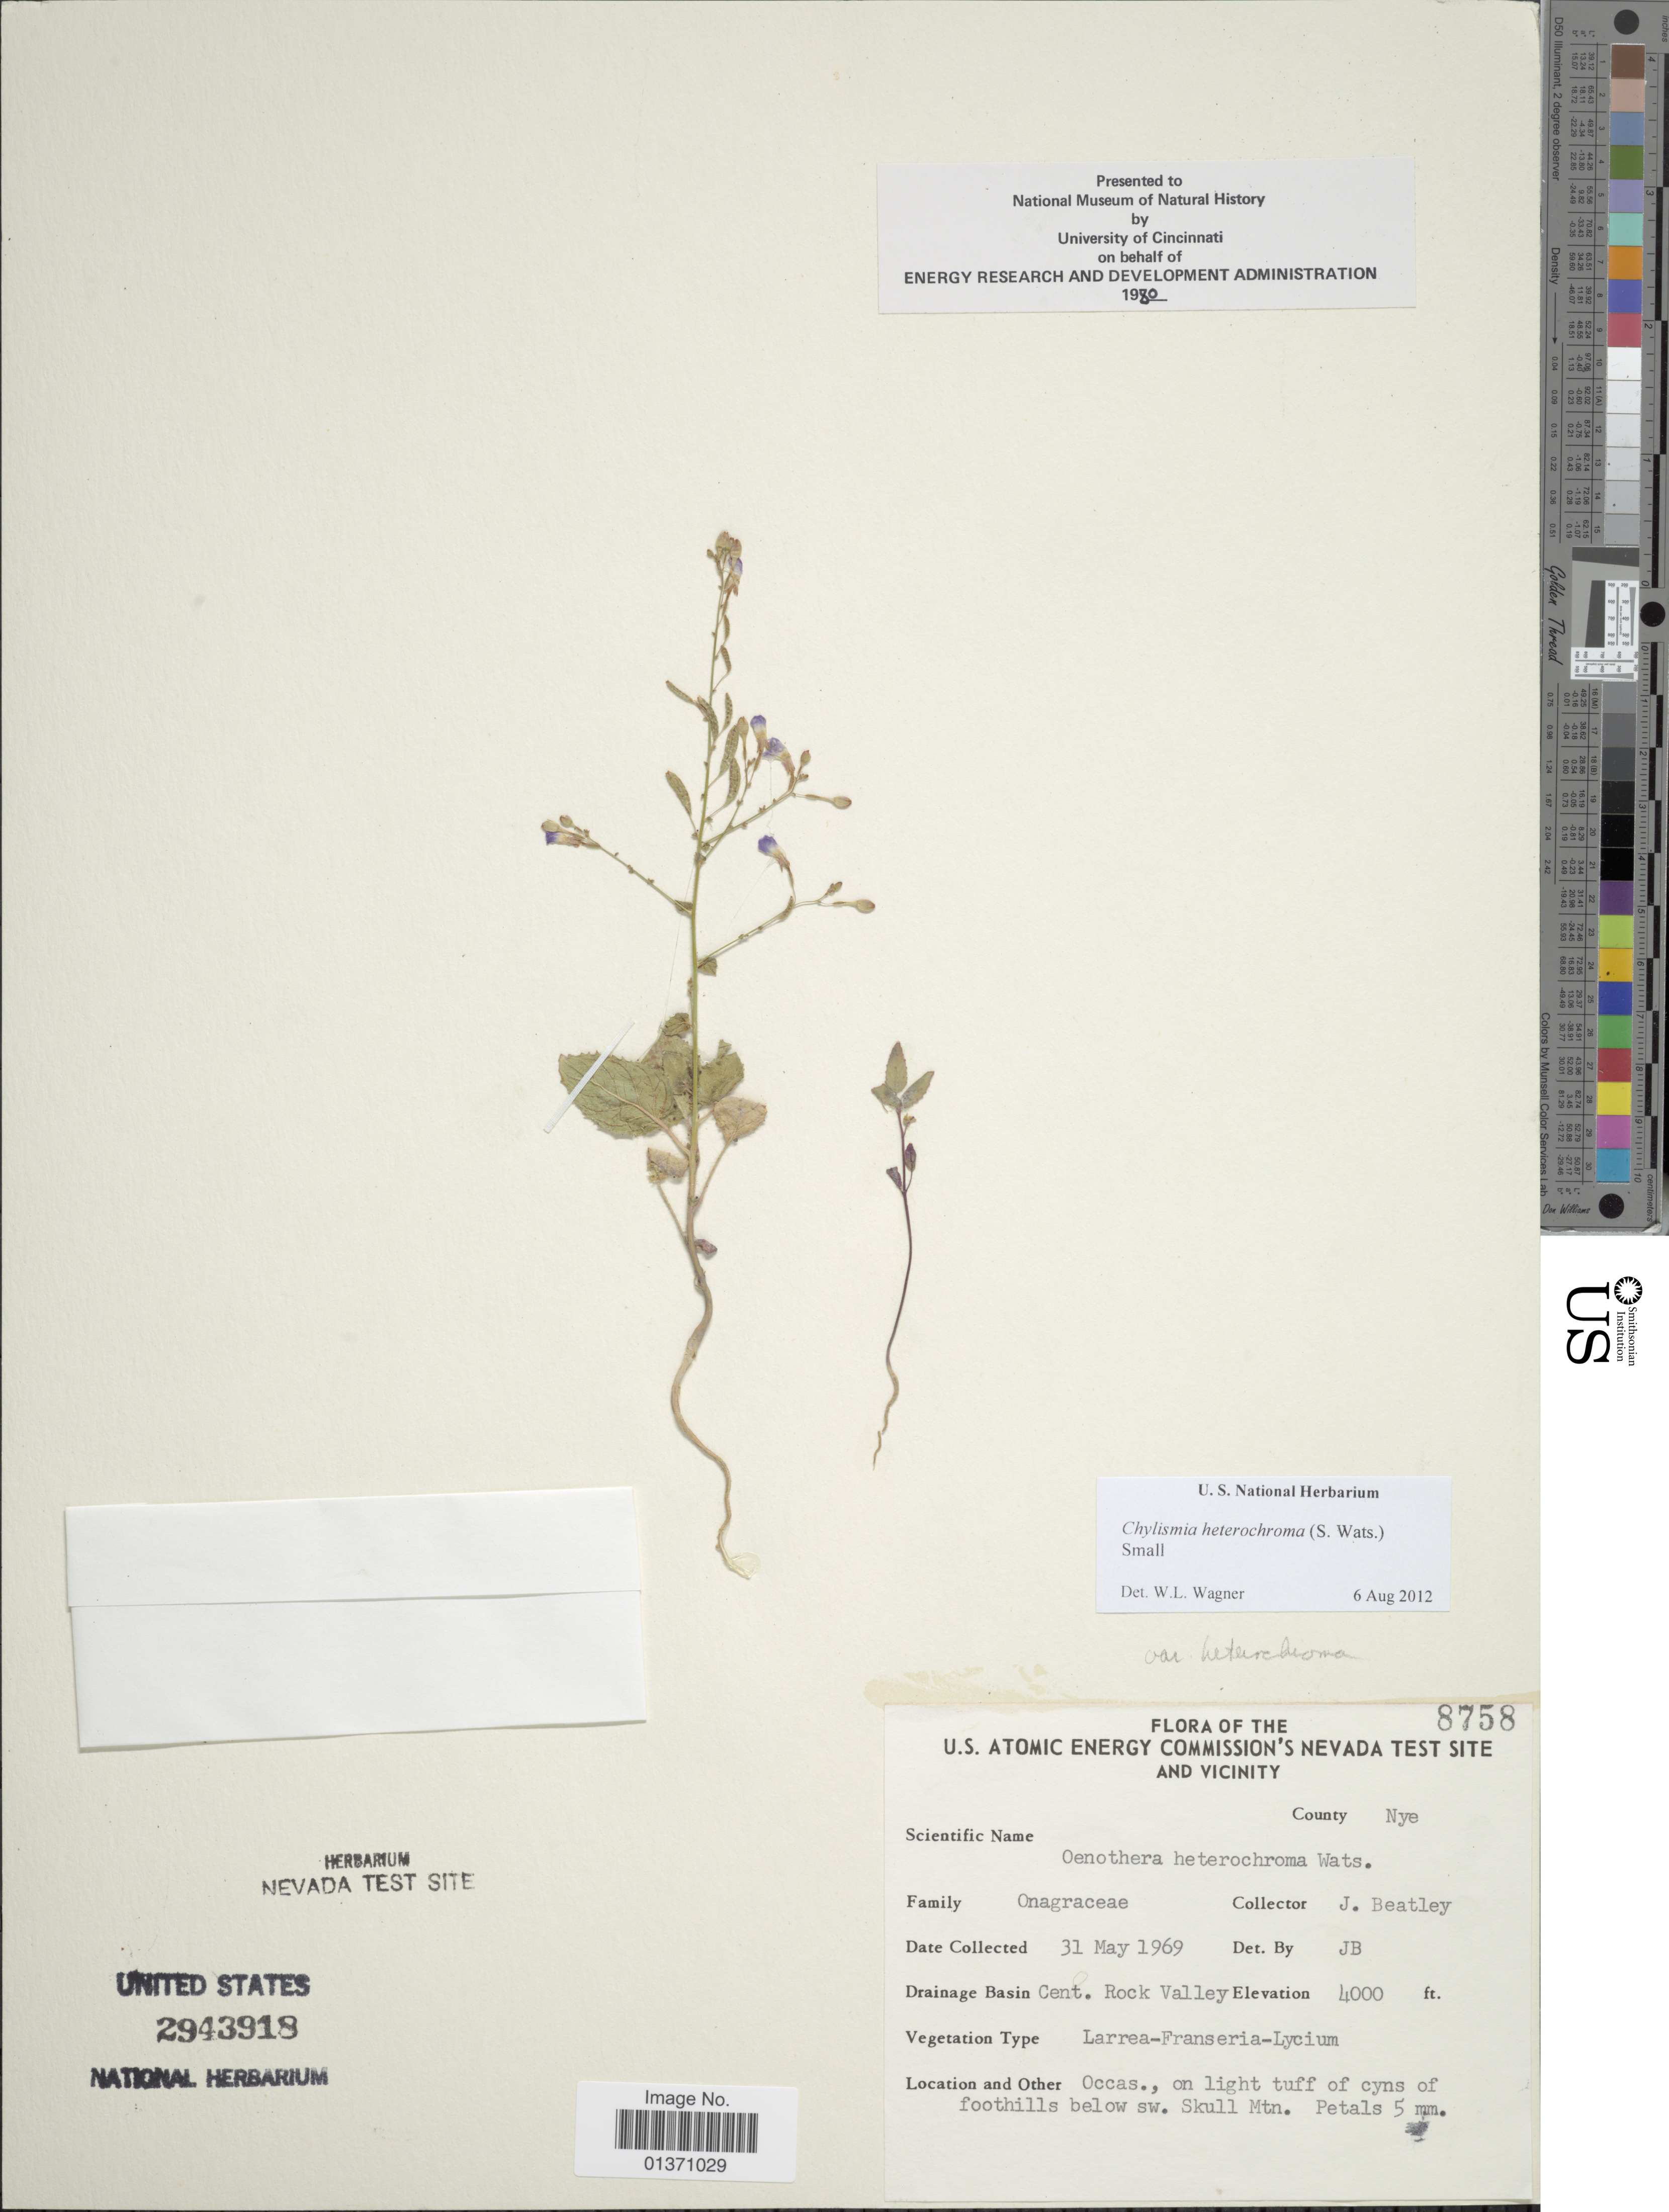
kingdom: Plantae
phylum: Tracheophyta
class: Magnoliopsida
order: Myrtales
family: Onagraceae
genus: Chylismia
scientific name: Chylismia heterochroma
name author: (S. Watson) Small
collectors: J. C. Beatley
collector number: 8758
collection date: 1969-05-31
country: United States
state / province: Nevada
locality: U. S. Atomic Energy Commission's Nevada Test Site and Vicinity, Cent. Rock Valley, Occas., on light tuff of cyns of foothills below sw. Skull Mtn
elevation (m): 1219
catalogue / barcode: US 2943918